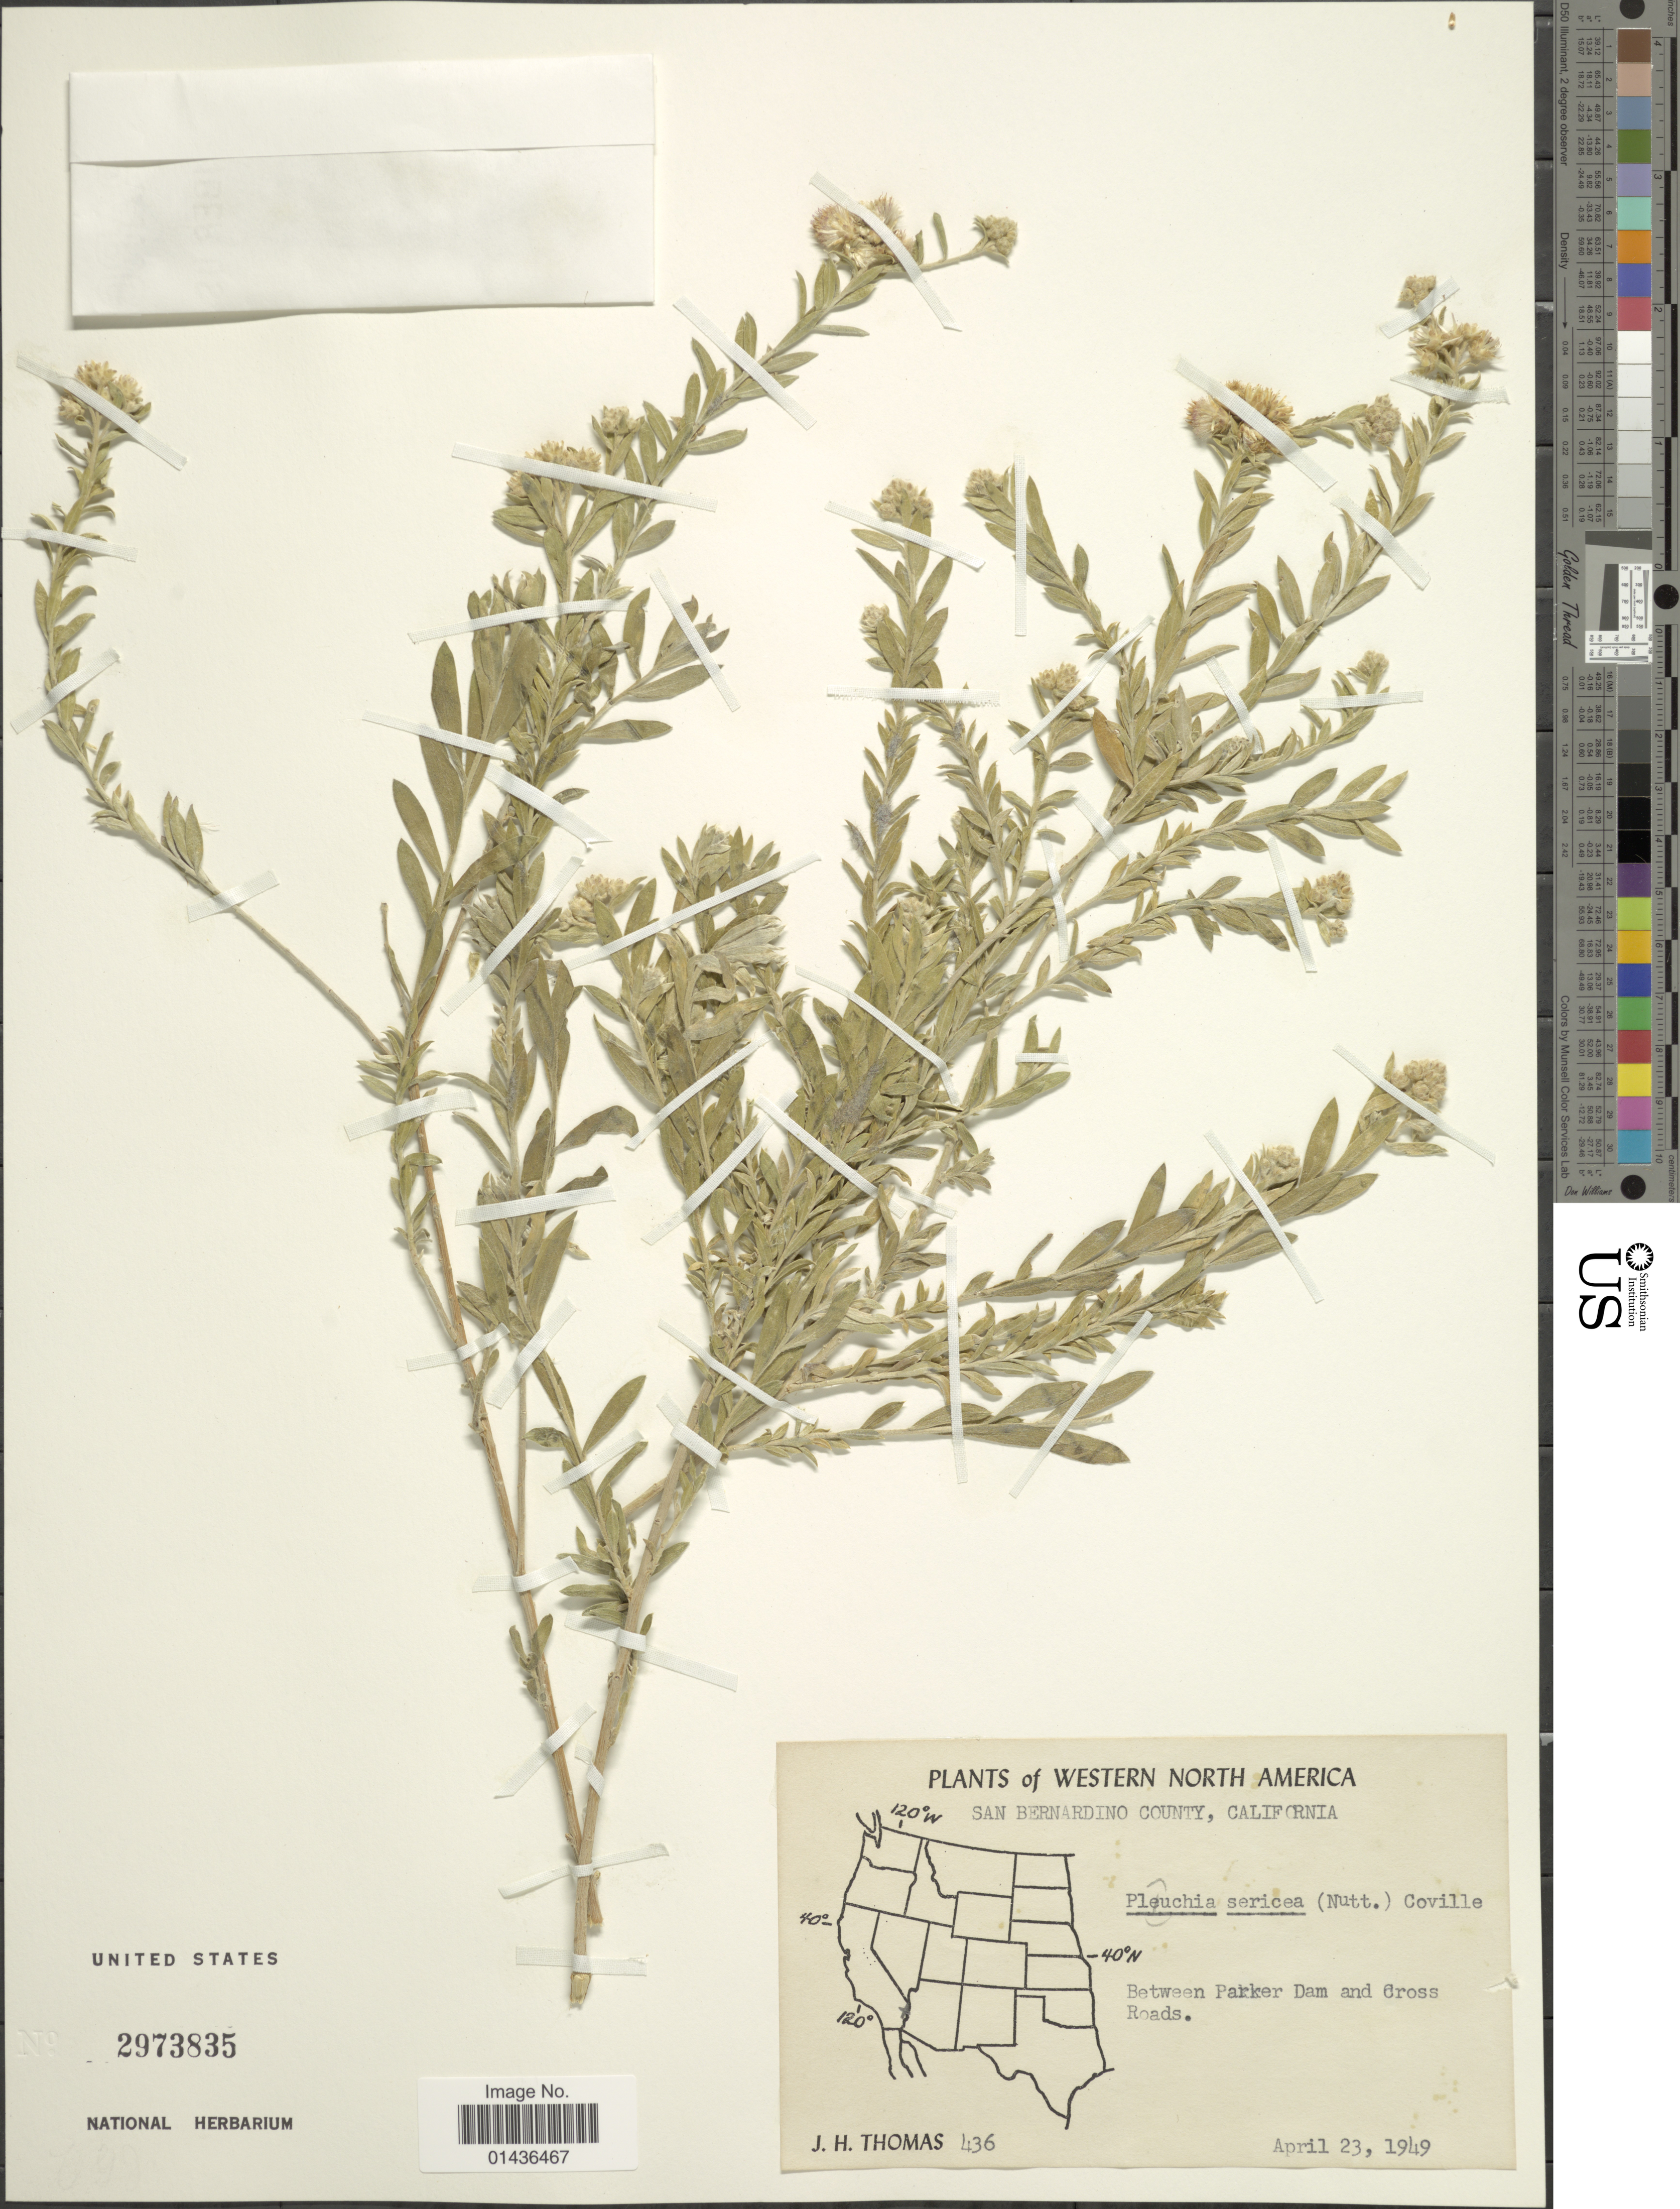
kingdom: Plantae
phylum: Tracheophyta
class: Magnoliopsida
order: Asterales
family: Asteraceae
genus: Pluchea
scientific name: Pluchea sericea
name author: (Nutt.) Coville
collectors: J. H. Thomas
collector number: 436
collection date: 1949-04-23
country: United States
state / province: California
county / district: San Bernardino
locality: Western North America, San Bernardino County, between Parker Dam and Cross Roads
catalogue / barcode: US 2973835